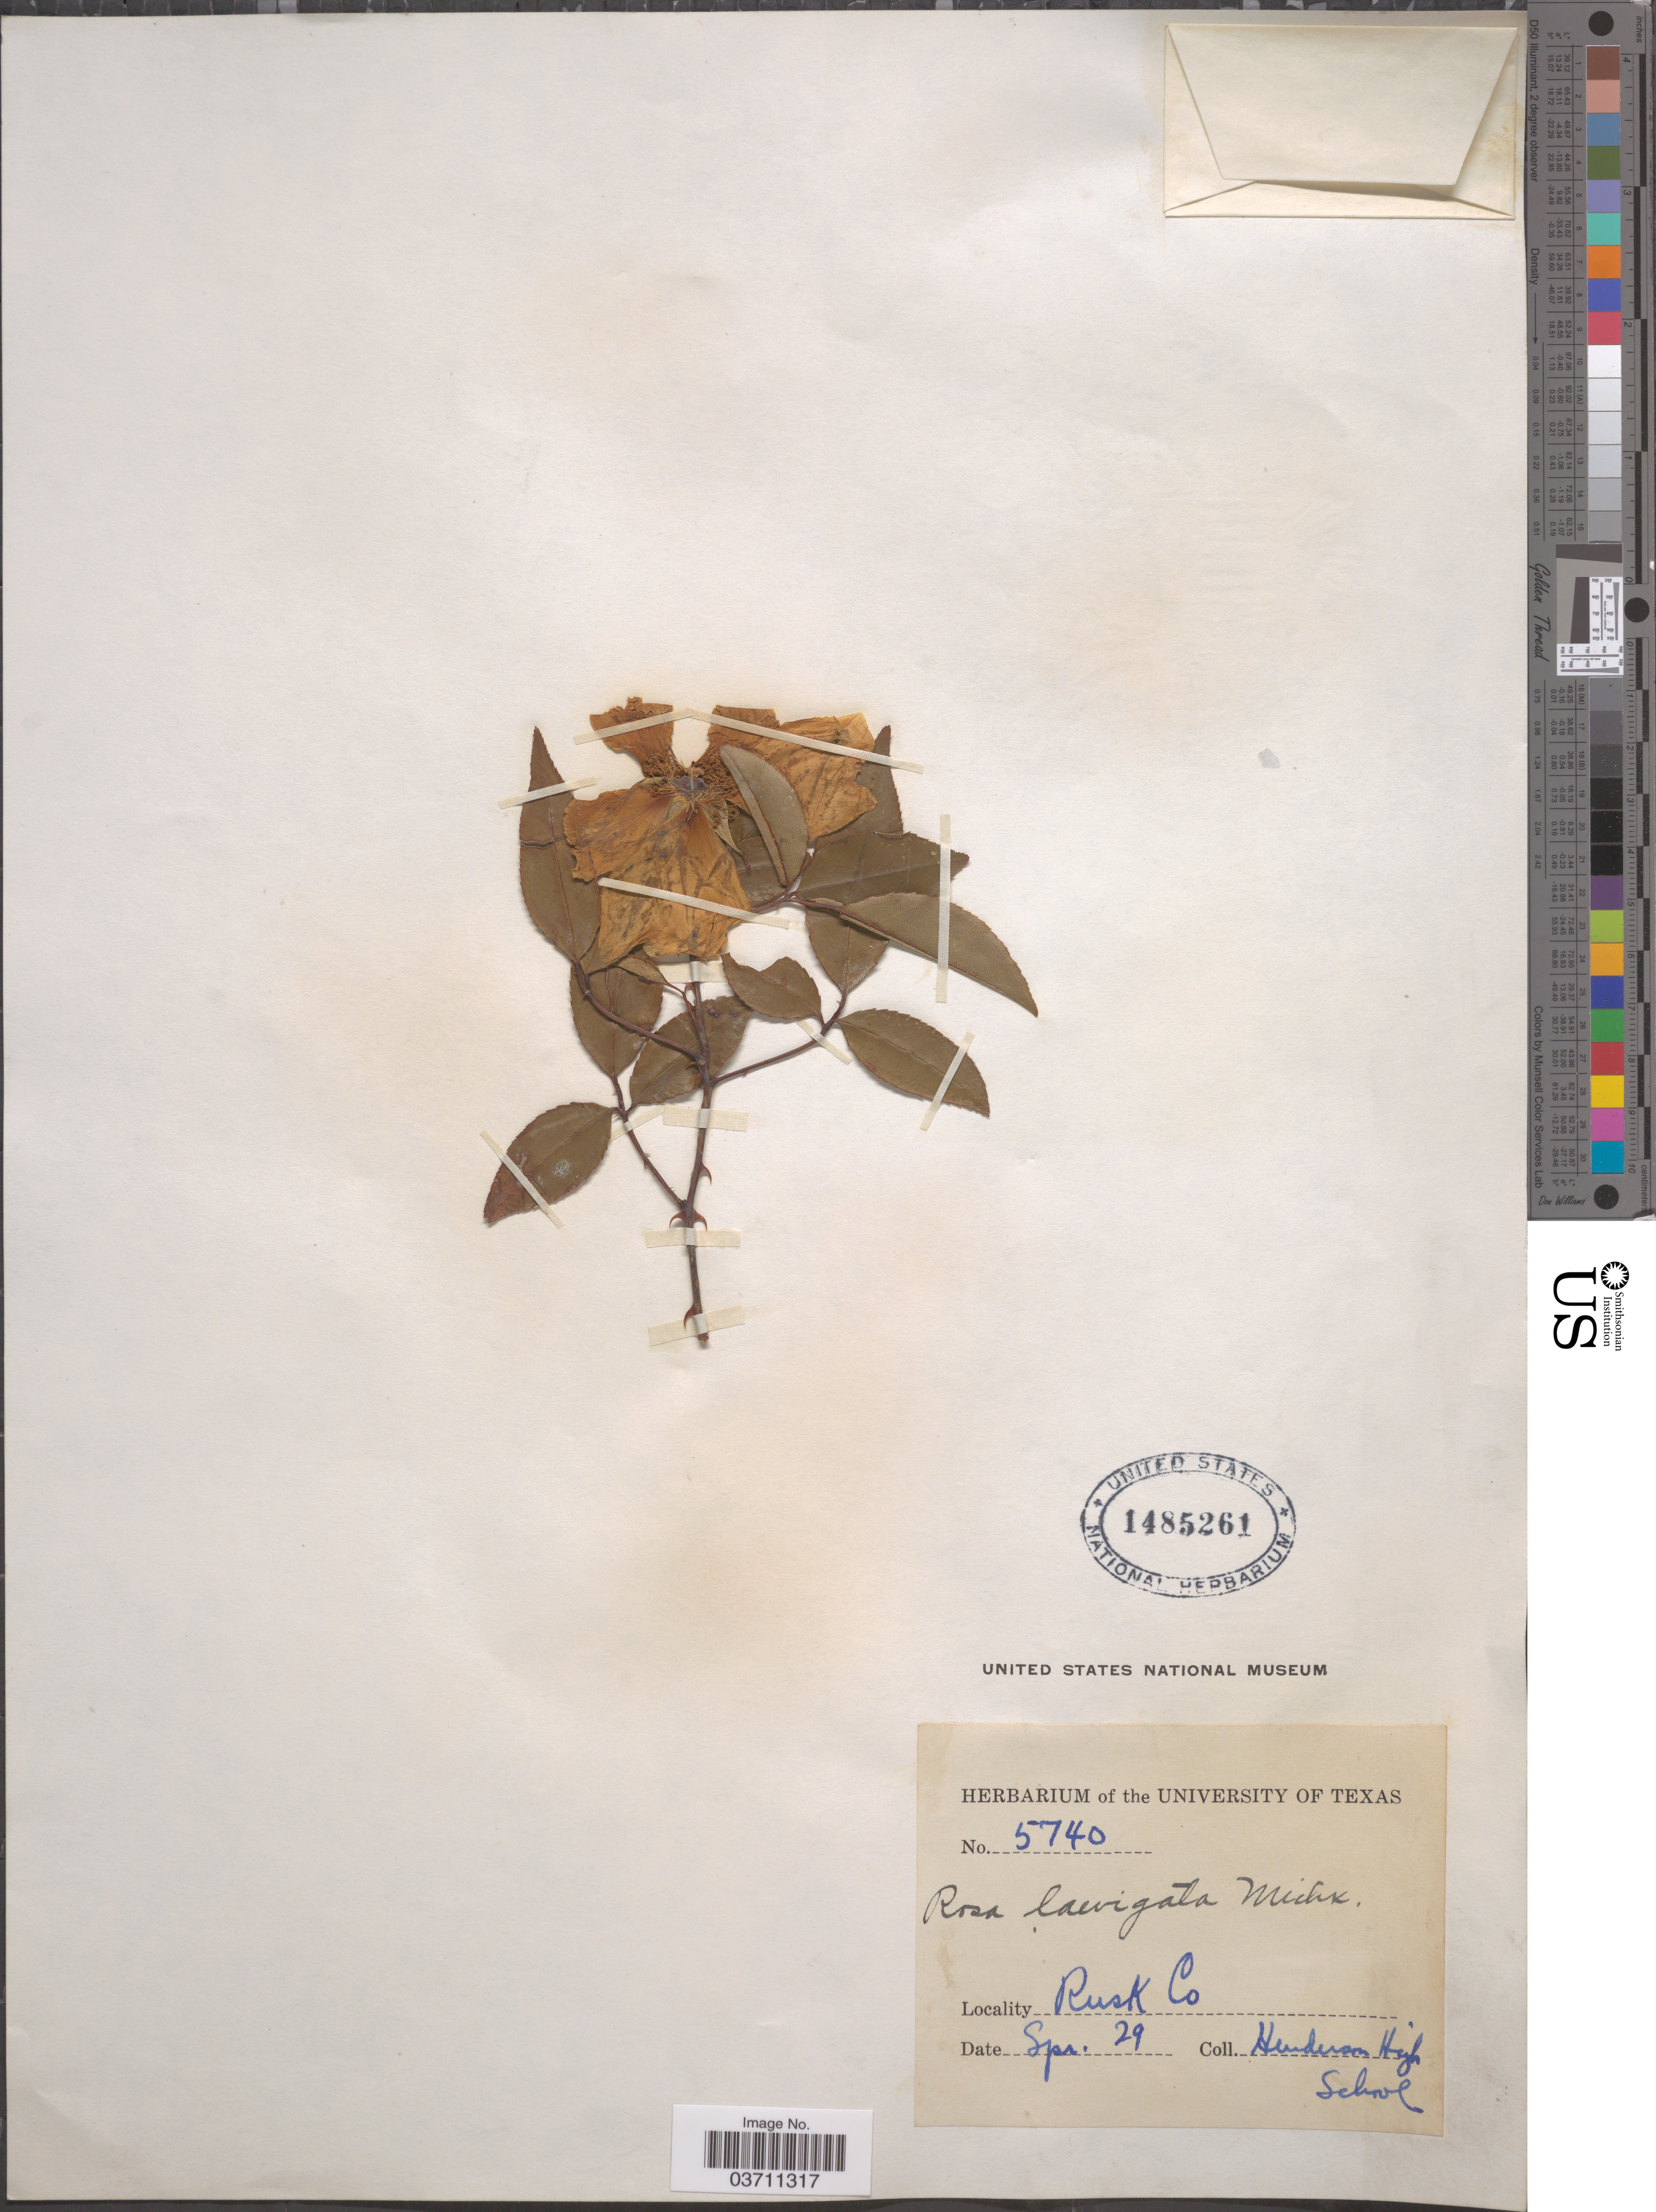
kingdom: Plantae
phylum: Tracheophyta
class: Magnoliopsida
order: Rosales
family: Rosaceae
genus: Rosa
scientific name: Rosa laevigata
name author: Michx.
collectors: Henderson High School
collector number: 5740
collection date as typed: Transcribed d/m/y: /9/29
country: United States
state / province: Texas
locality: Rusk Co.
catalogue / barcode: US 1485261